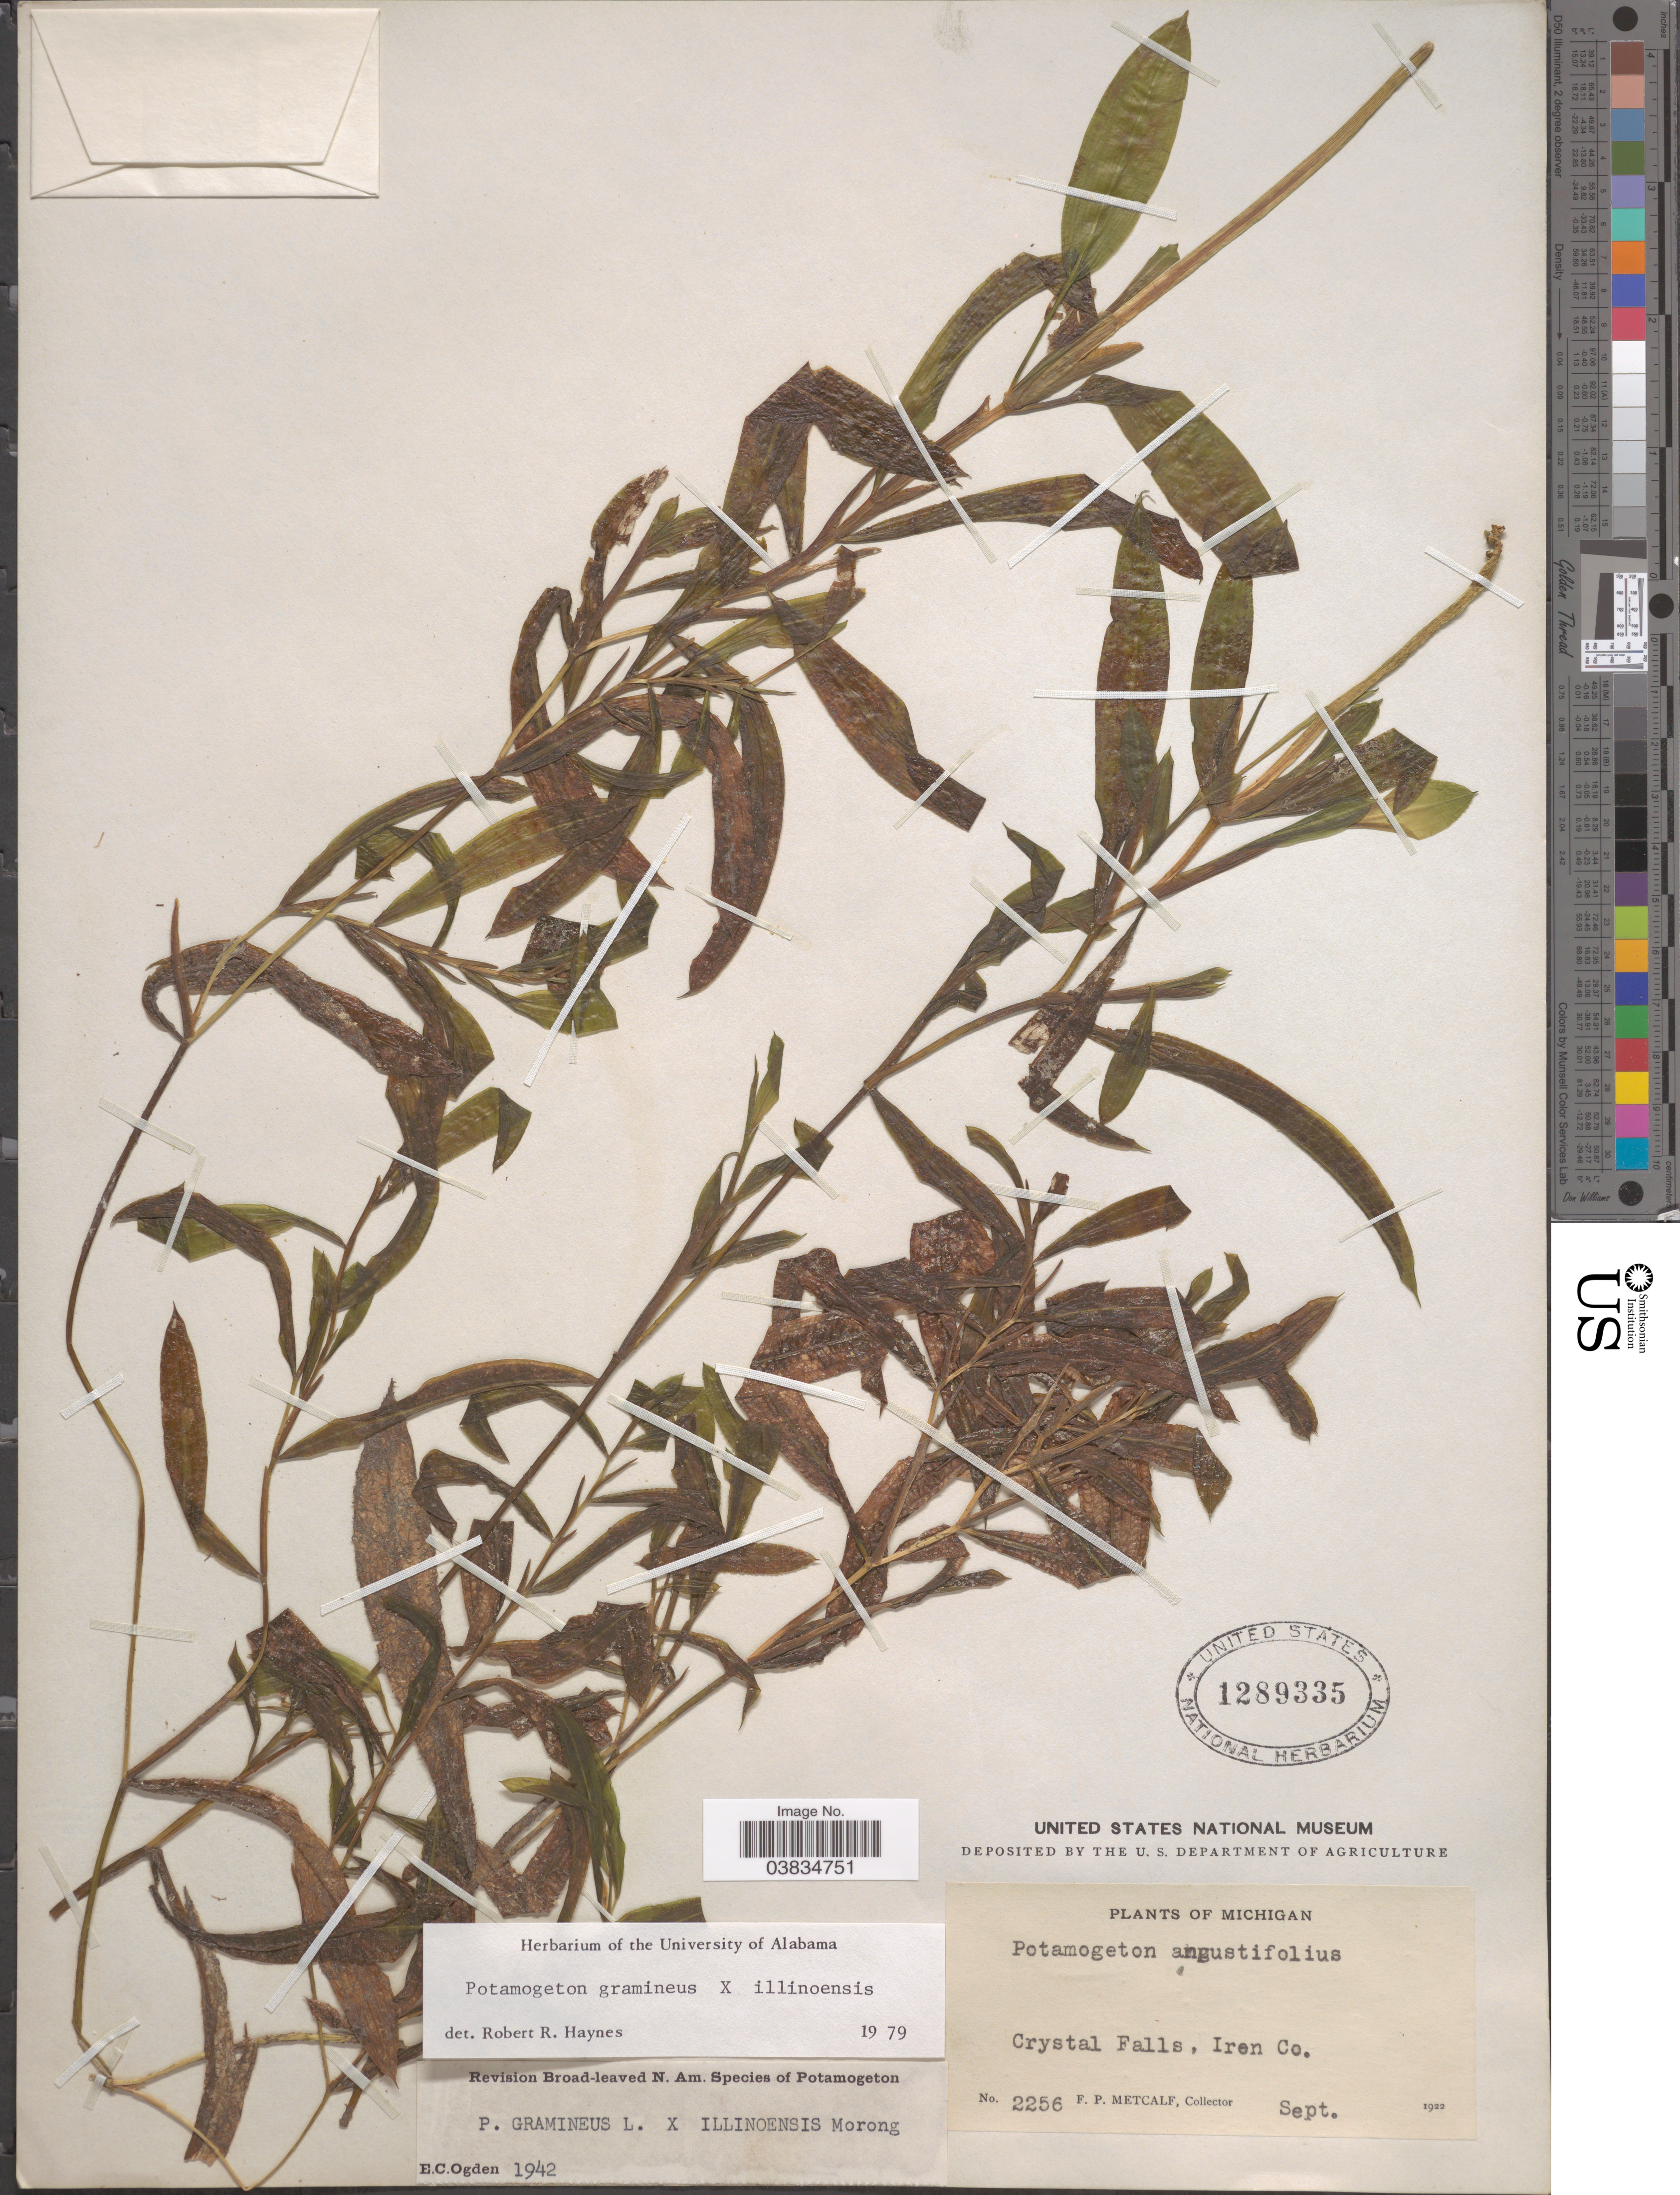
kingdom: Plantae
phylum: Tracheophyta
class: Liliopsida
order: Alismatales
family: Potamogetonaceae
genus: Potamogeton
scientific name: Potamogeton gramineus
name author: L.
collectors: F. Metcalf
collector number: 2256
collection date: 1922-09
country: United States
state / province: Michigan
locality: Crystal Falls, Iron Co.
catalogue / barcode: US 1289335